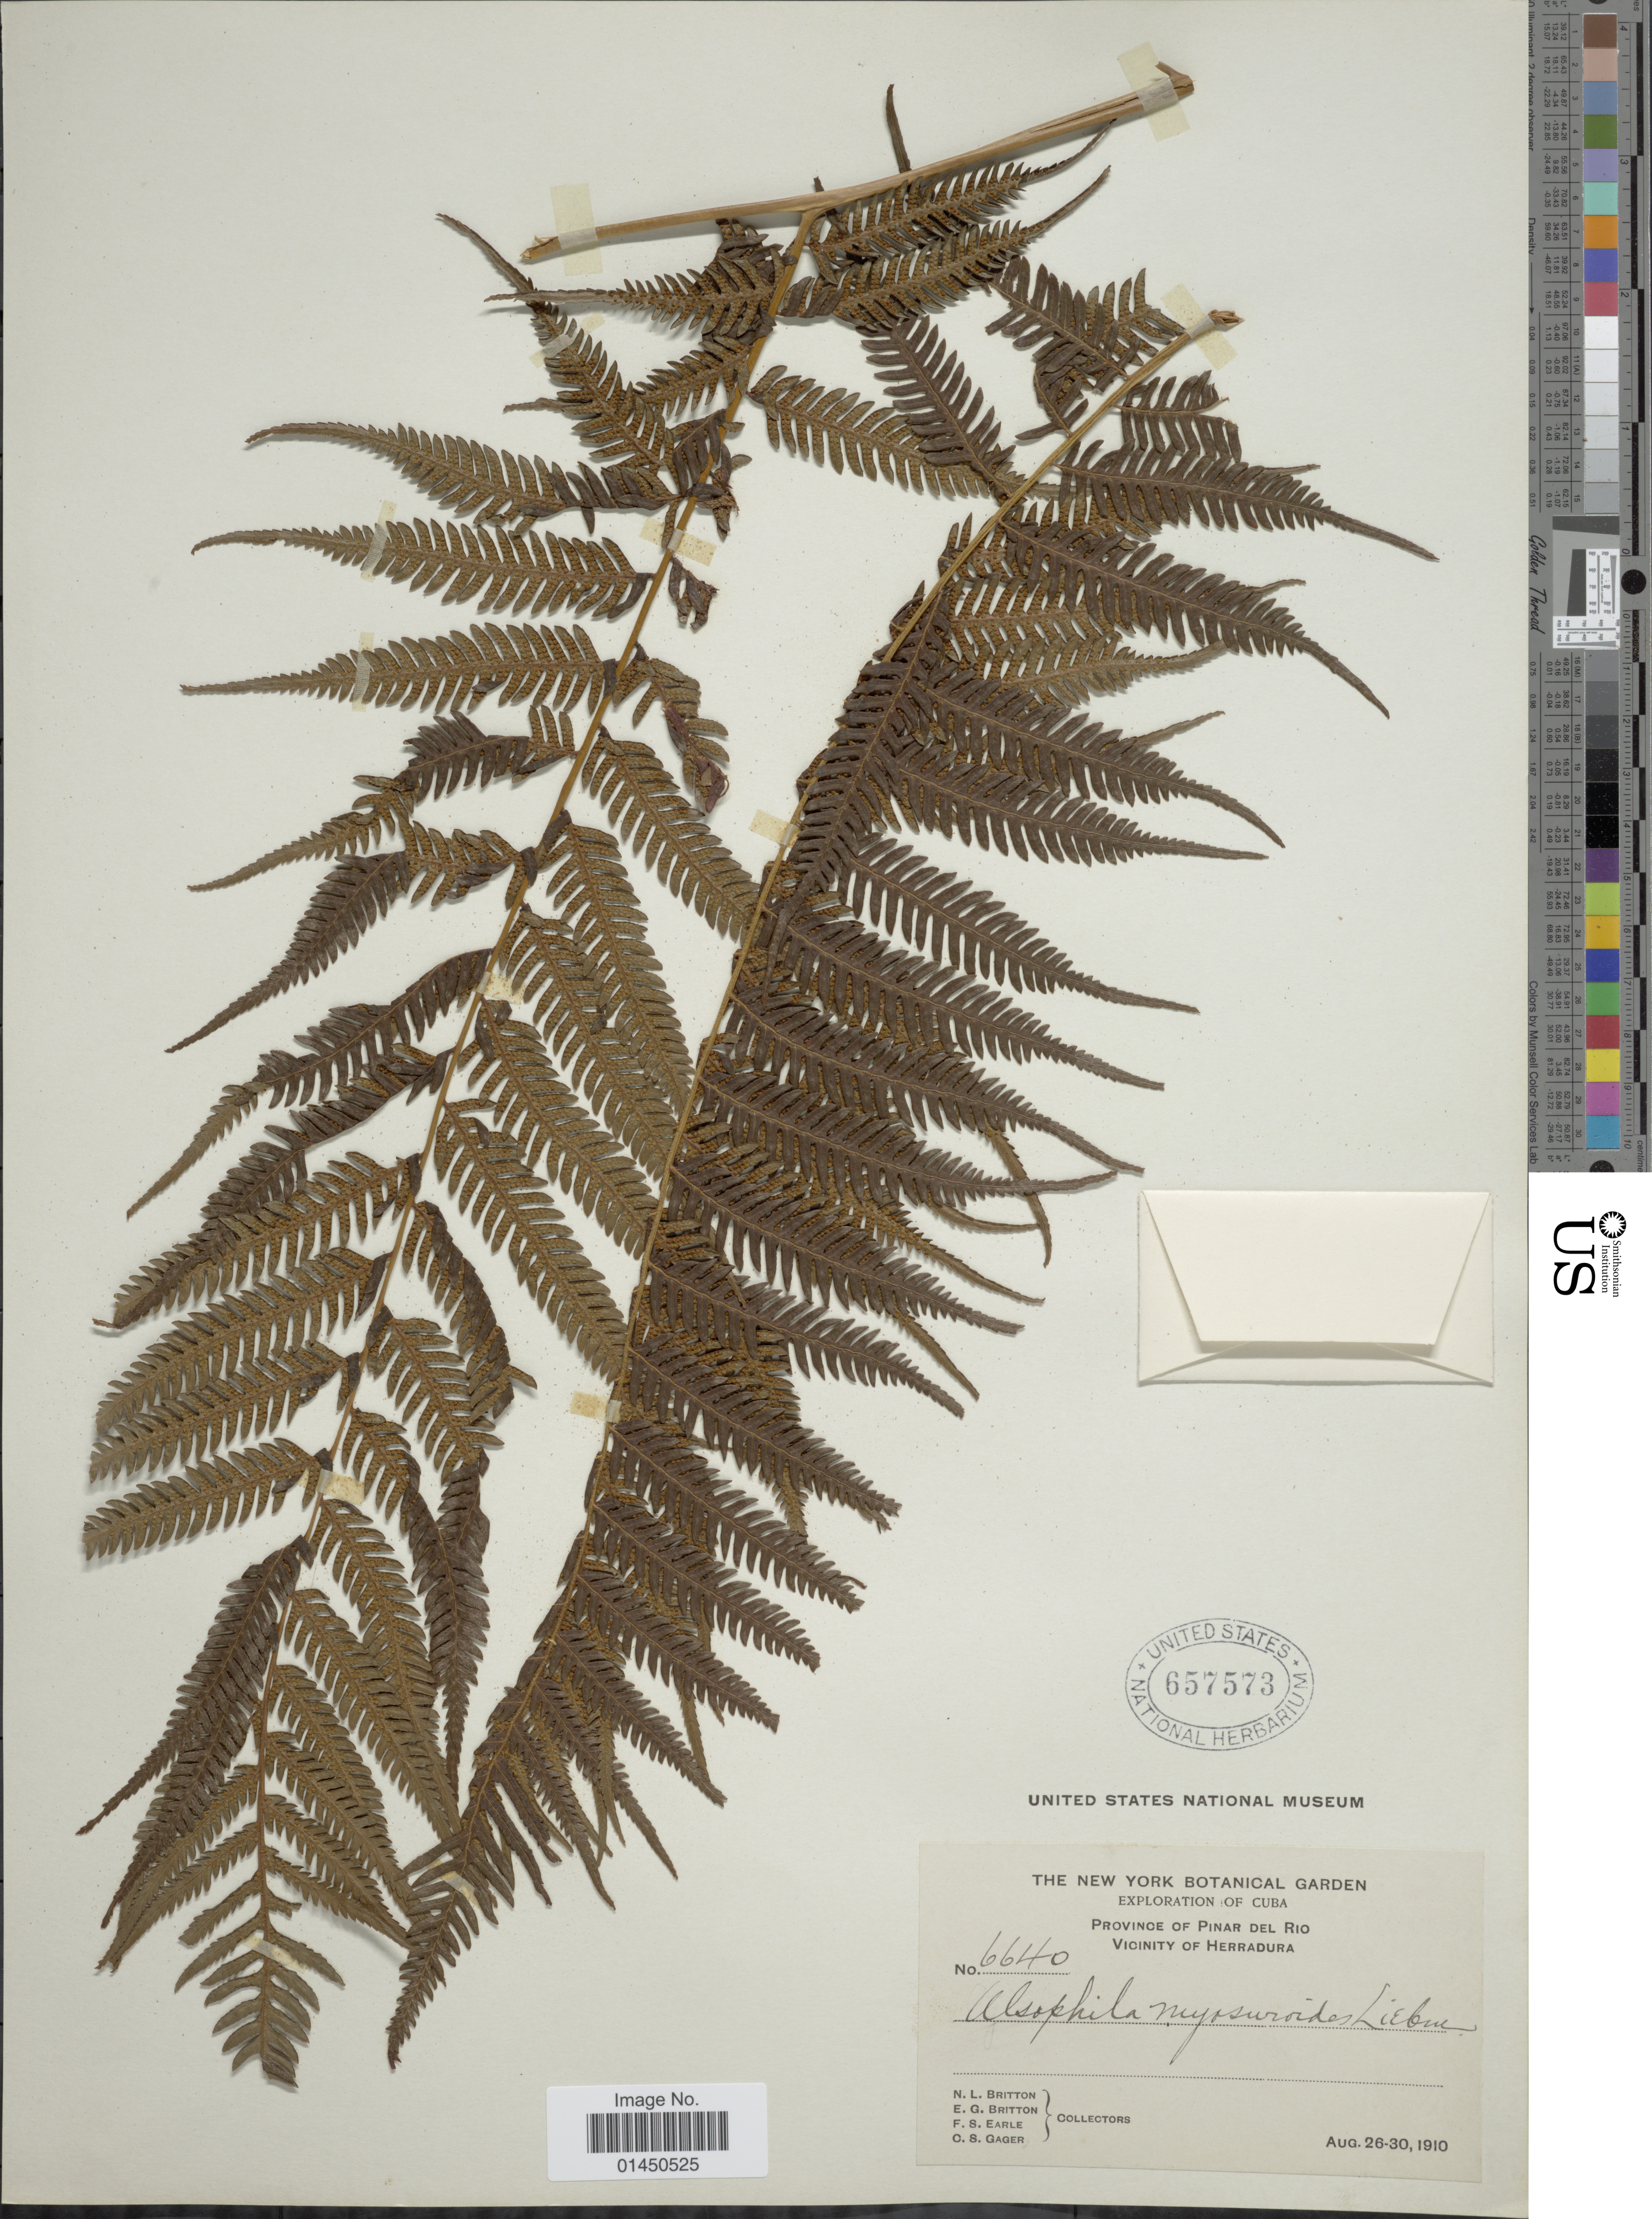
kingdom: Plantae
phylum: Tracheophyta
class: Polypodiopsida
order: Cyatheales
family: Cyatheaceae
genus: Cyathea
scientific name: Cyathea myosuriodes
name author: (Liebm.) Domin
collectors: N. Britton, E. G. Britton, F. S. Earle & C. Gager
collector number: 6640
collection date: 1910-08-26/1910-08-30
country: Cuba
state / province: Pinar del Río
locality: Vicinity of Herradura.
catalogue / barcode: US 657573